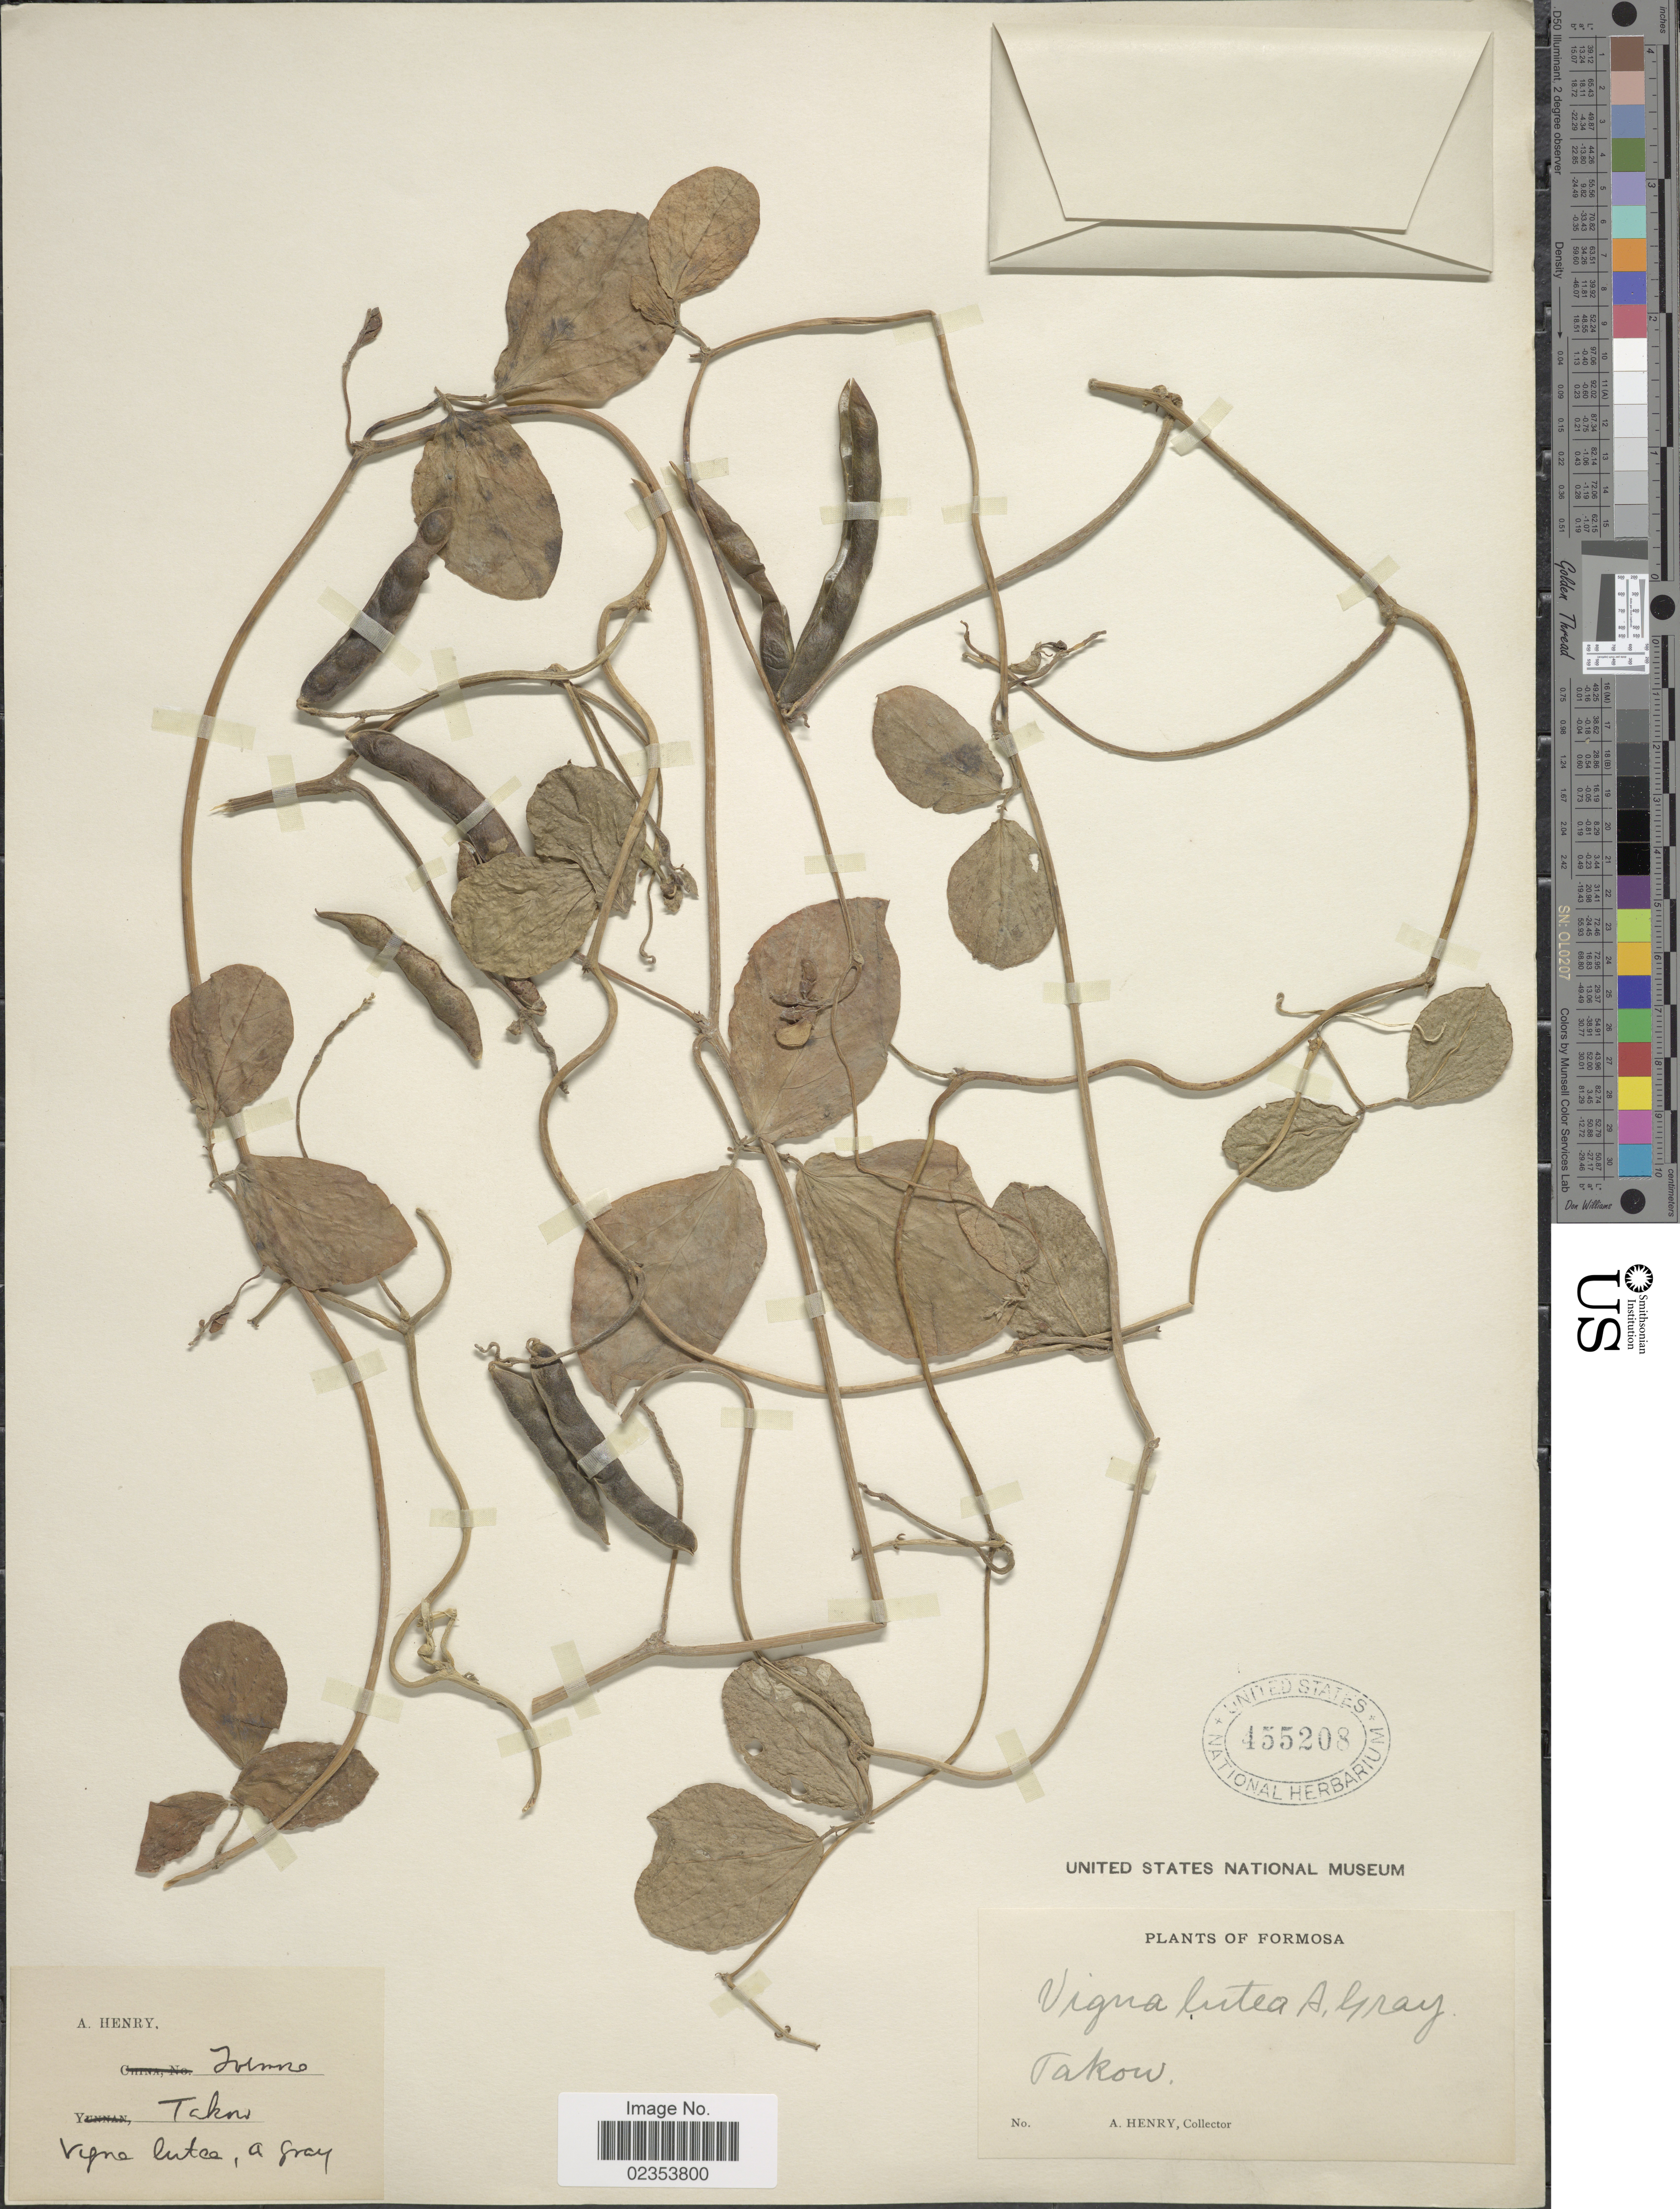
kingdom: Plantae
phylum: Tracheophyta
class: Magnoliopsida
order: Fabales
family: Fabaceae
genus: Vigna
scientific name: Vigna marina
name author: (Burm.) Merr.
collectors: A. Henry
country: Taiwan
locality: Formosa, Takow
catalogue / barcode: US 455208